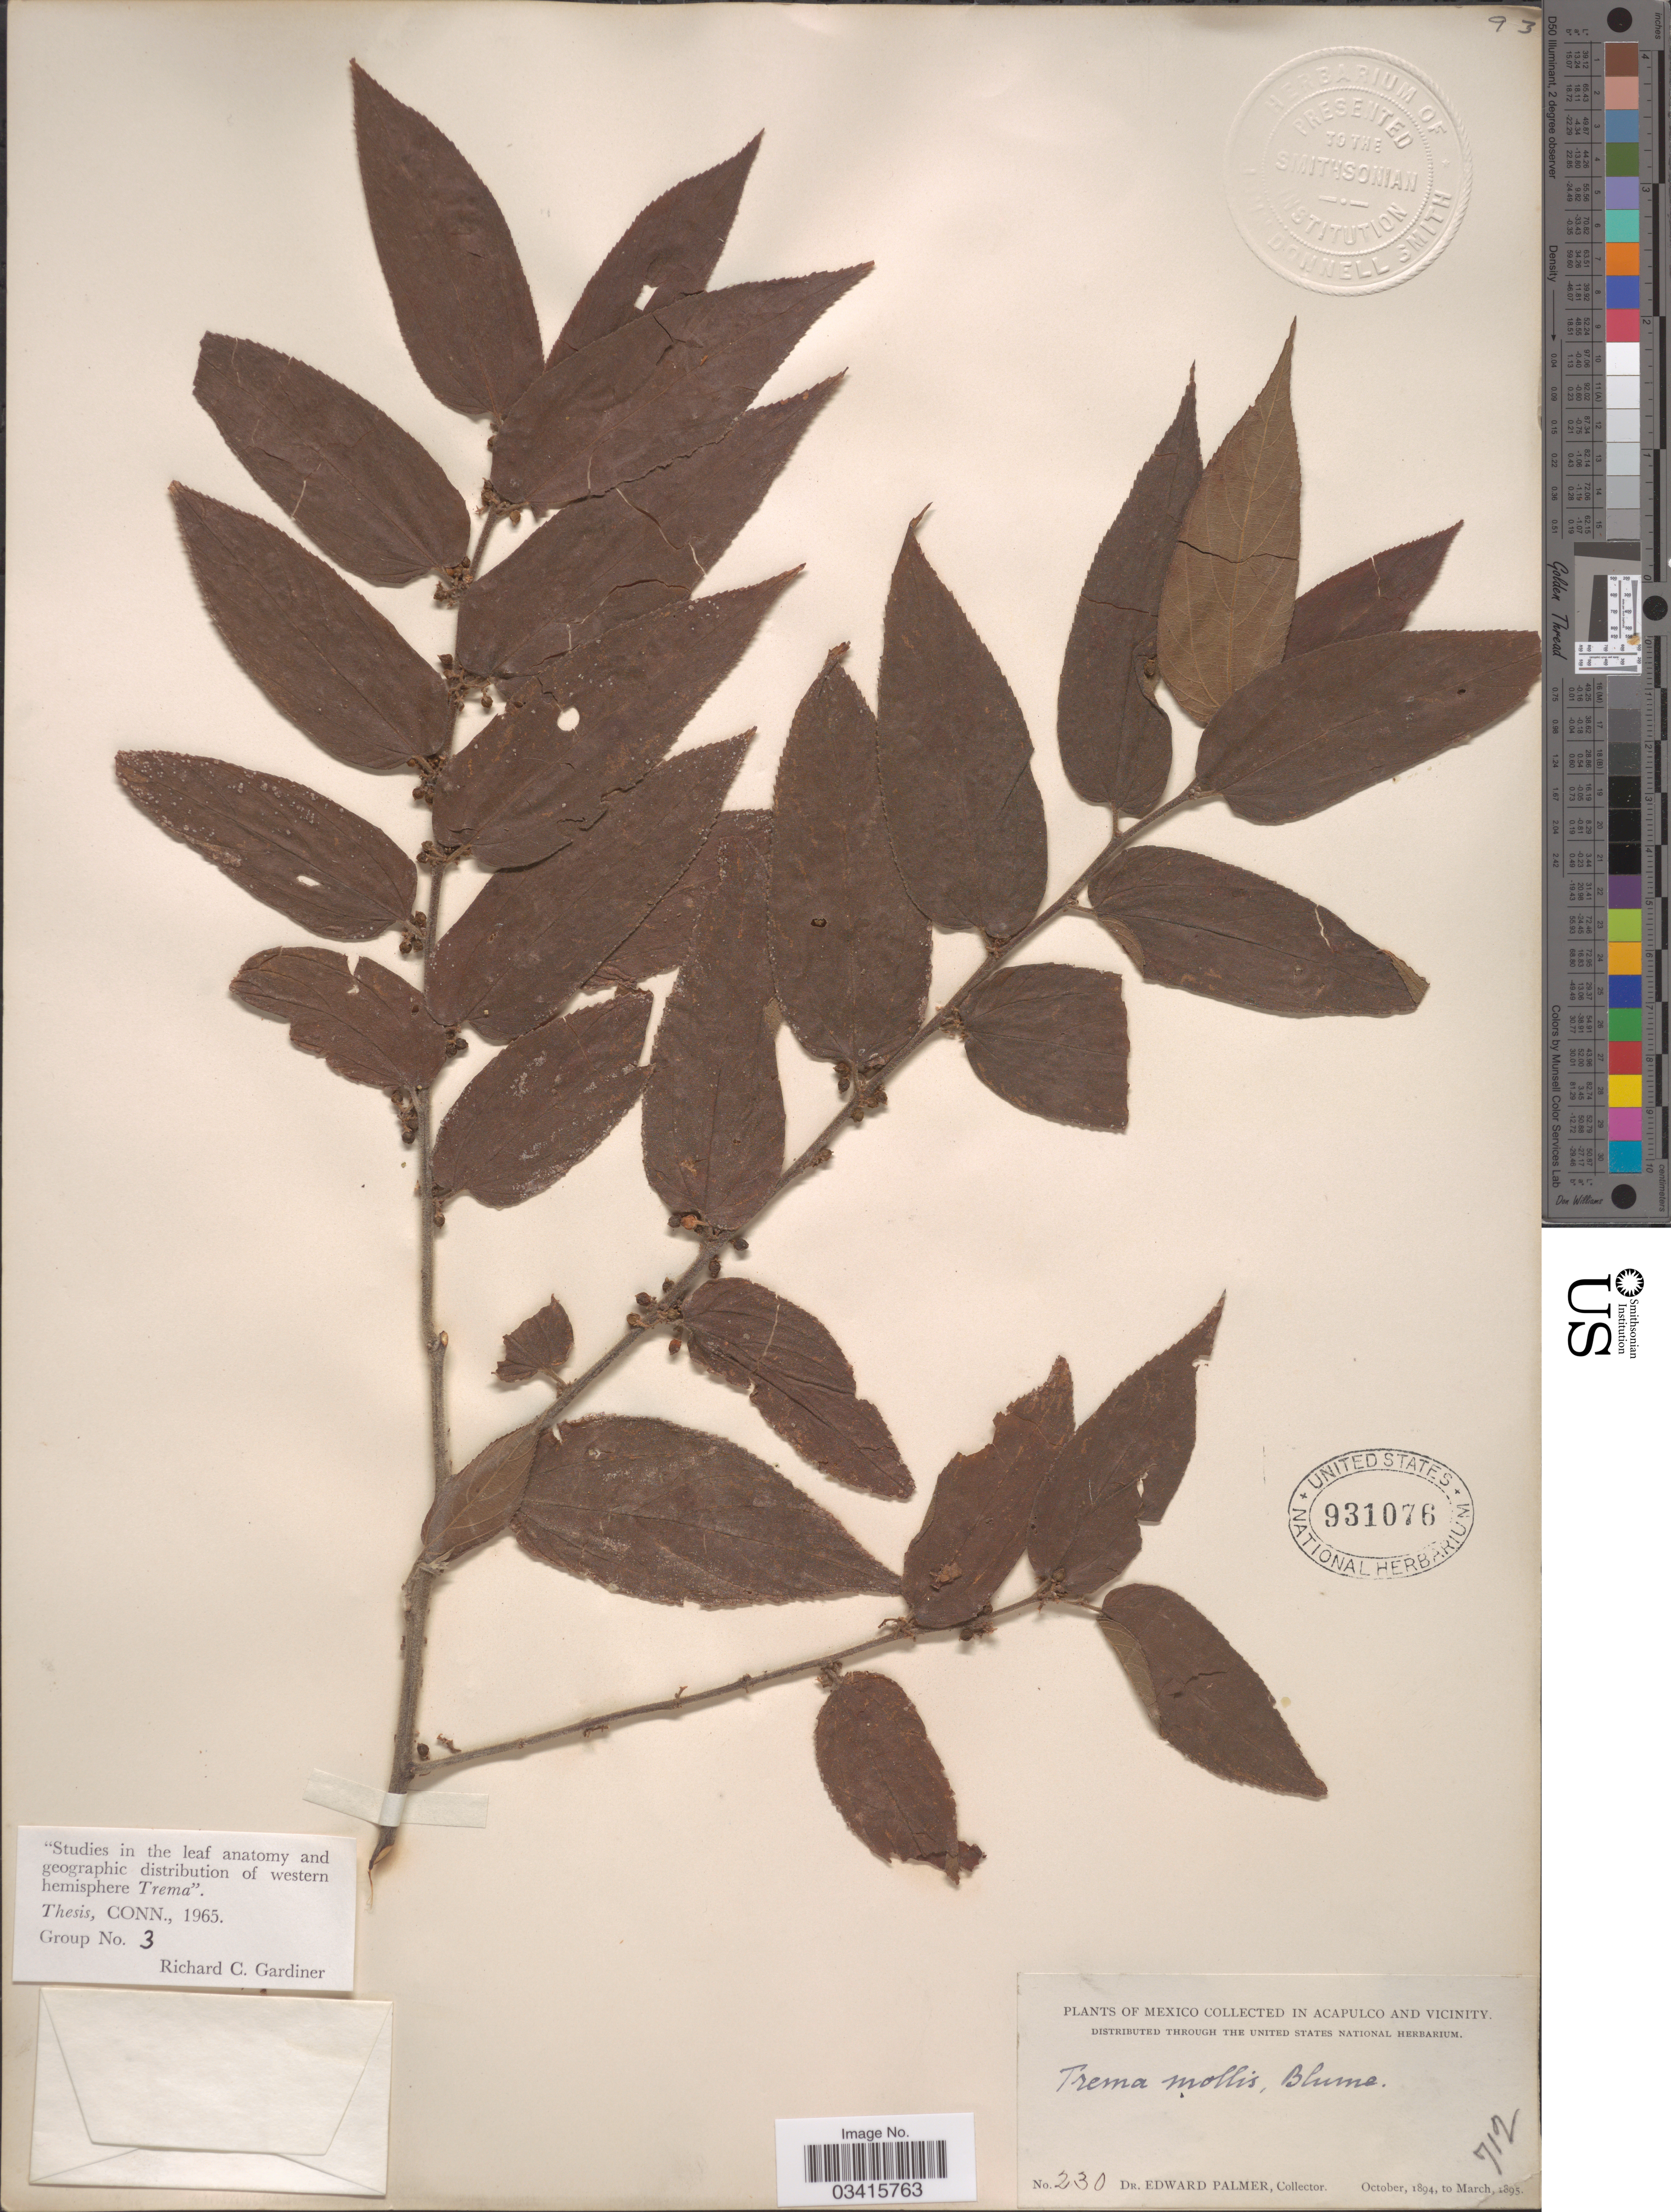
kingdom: Plantae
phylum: Tracheophyta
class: Magnoliopsida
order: Rosales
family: Cannabaceae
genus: Trema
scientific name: Trema micranthum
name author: (L.) Blume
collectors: E. Palmer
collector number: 230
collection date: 1894-10/1895-03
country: Mexico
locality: In Acapulco and vicinity.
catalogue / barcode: US 931076